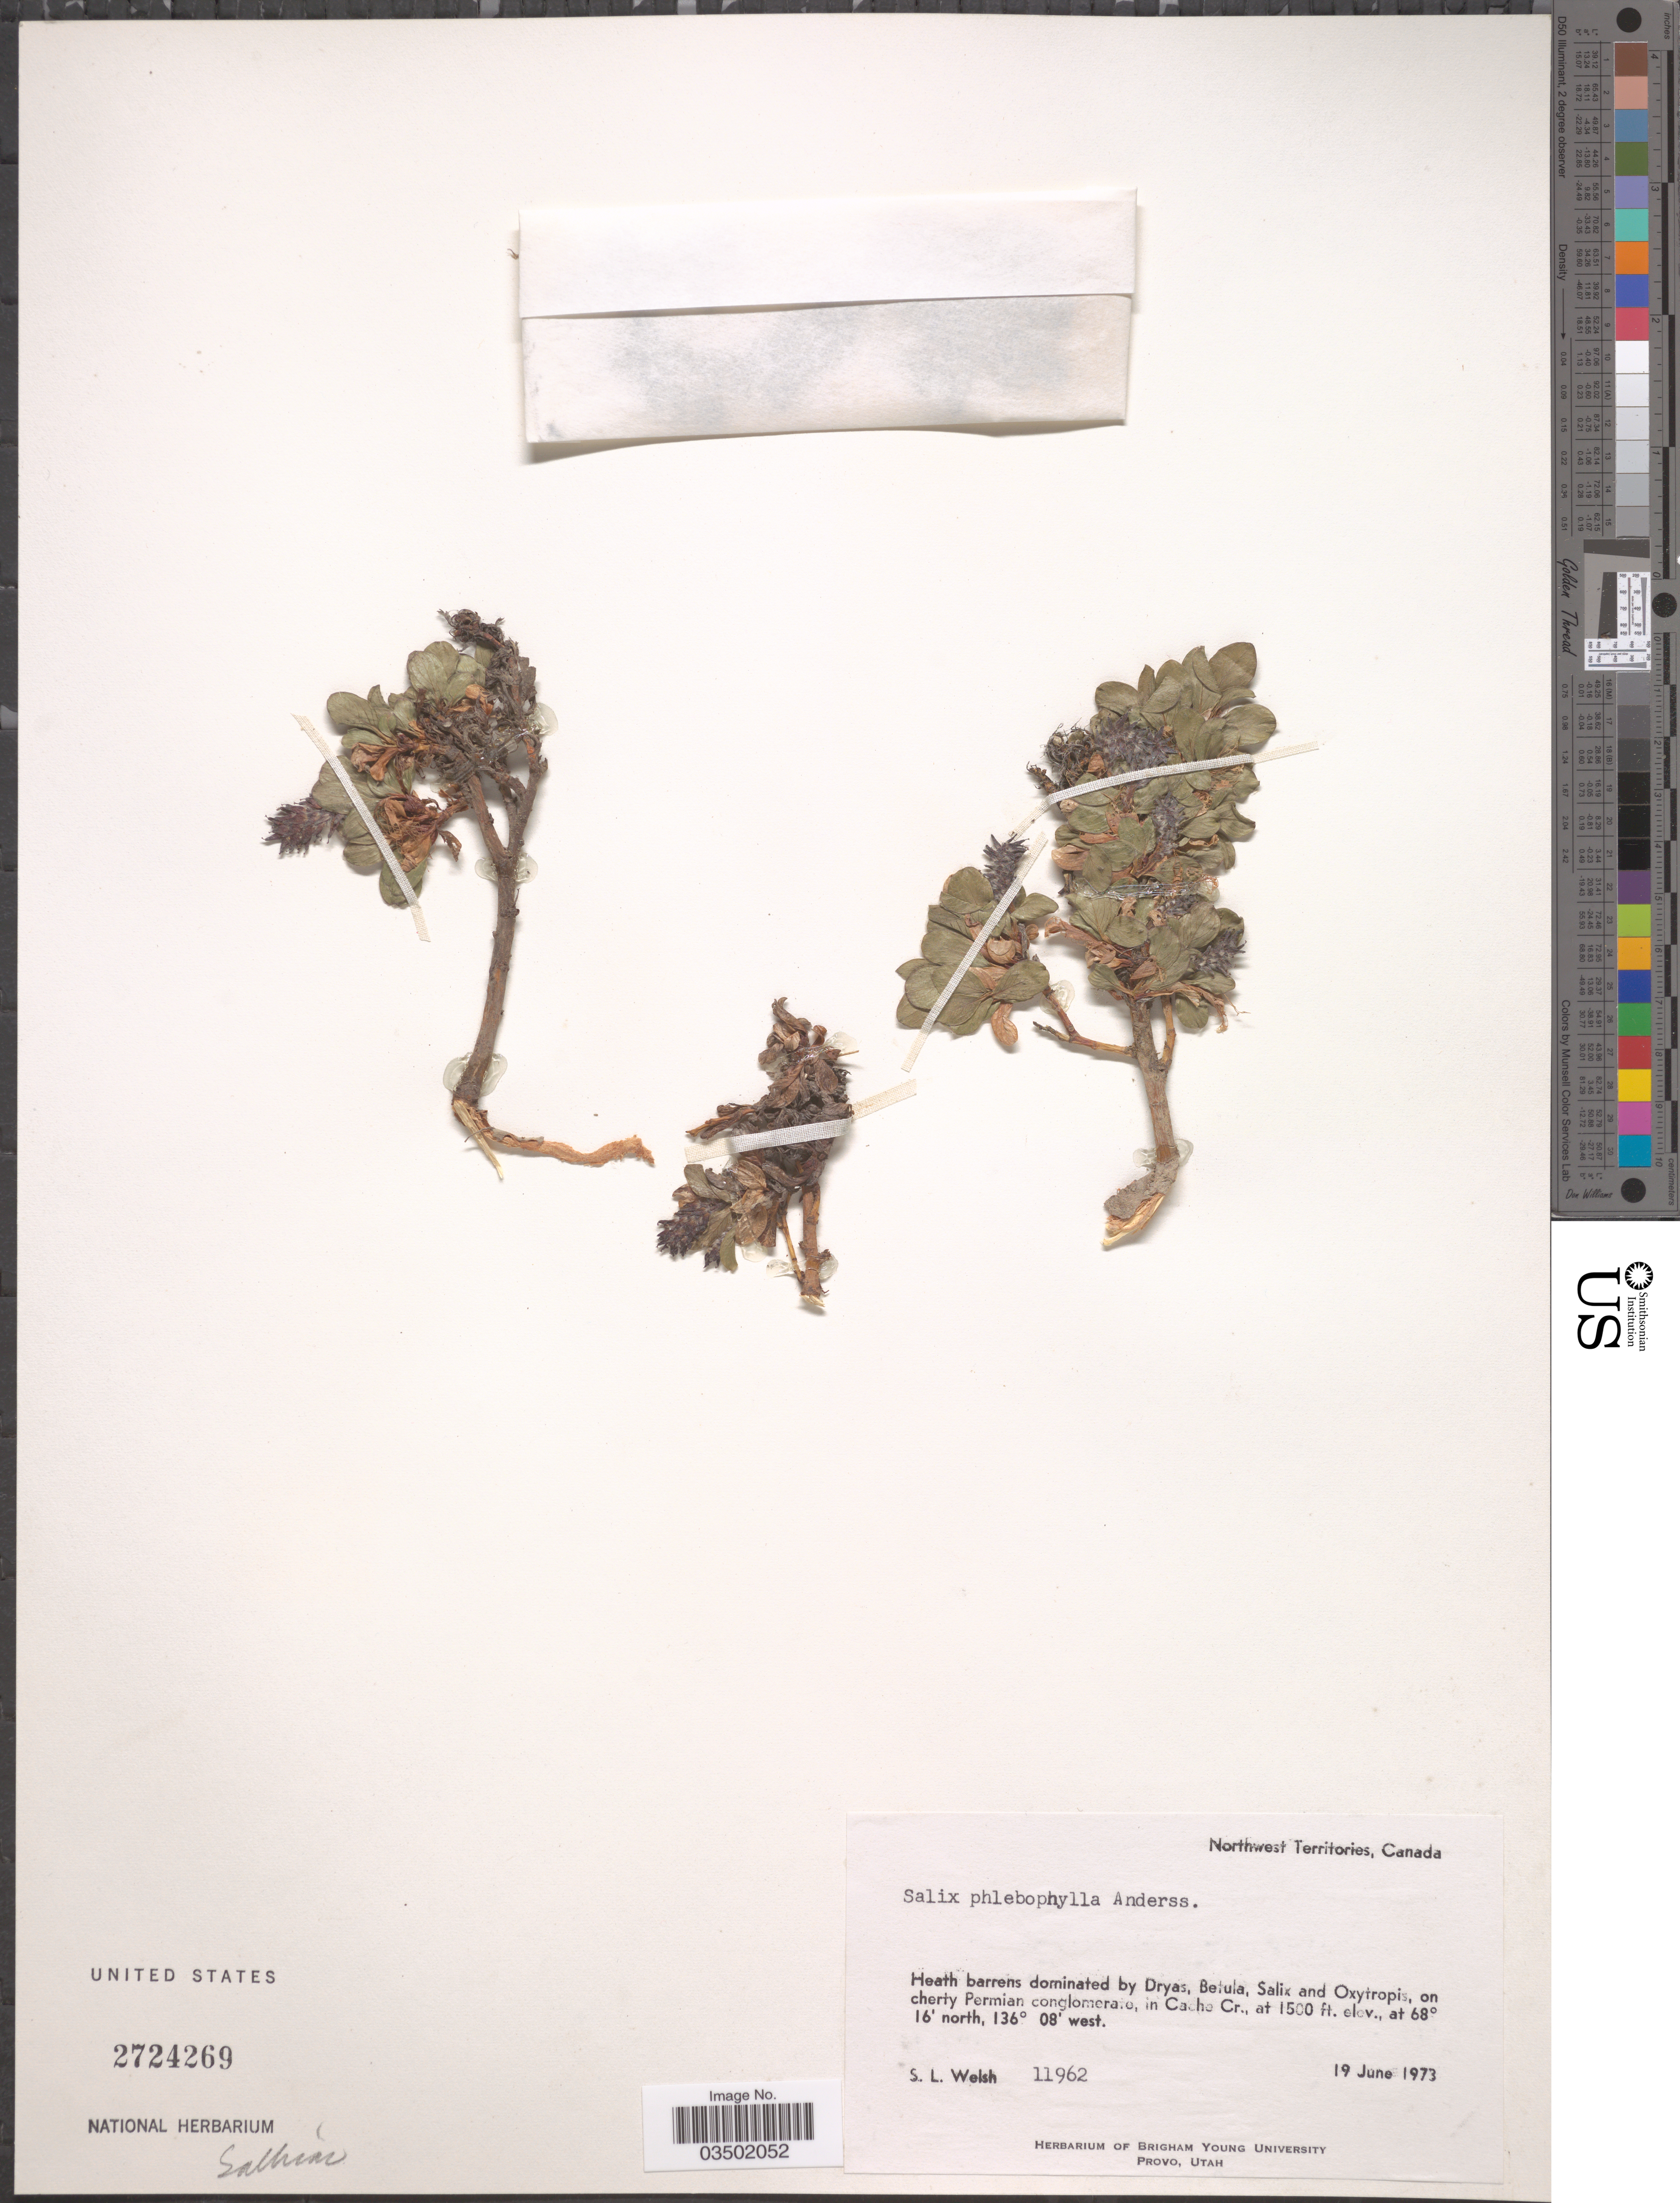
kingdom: Plantae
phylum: Tracheophyta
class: Magnoliopsida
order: Malpighiales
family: Salicaceae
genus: Salix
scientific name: Salix phlebophylla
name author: Andersson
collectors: S. Welsh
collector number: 11962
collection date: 1973-06-19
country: Canada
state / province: Northwest Territories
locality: In Cache Cr.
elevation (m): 457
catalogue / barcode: US 2724269